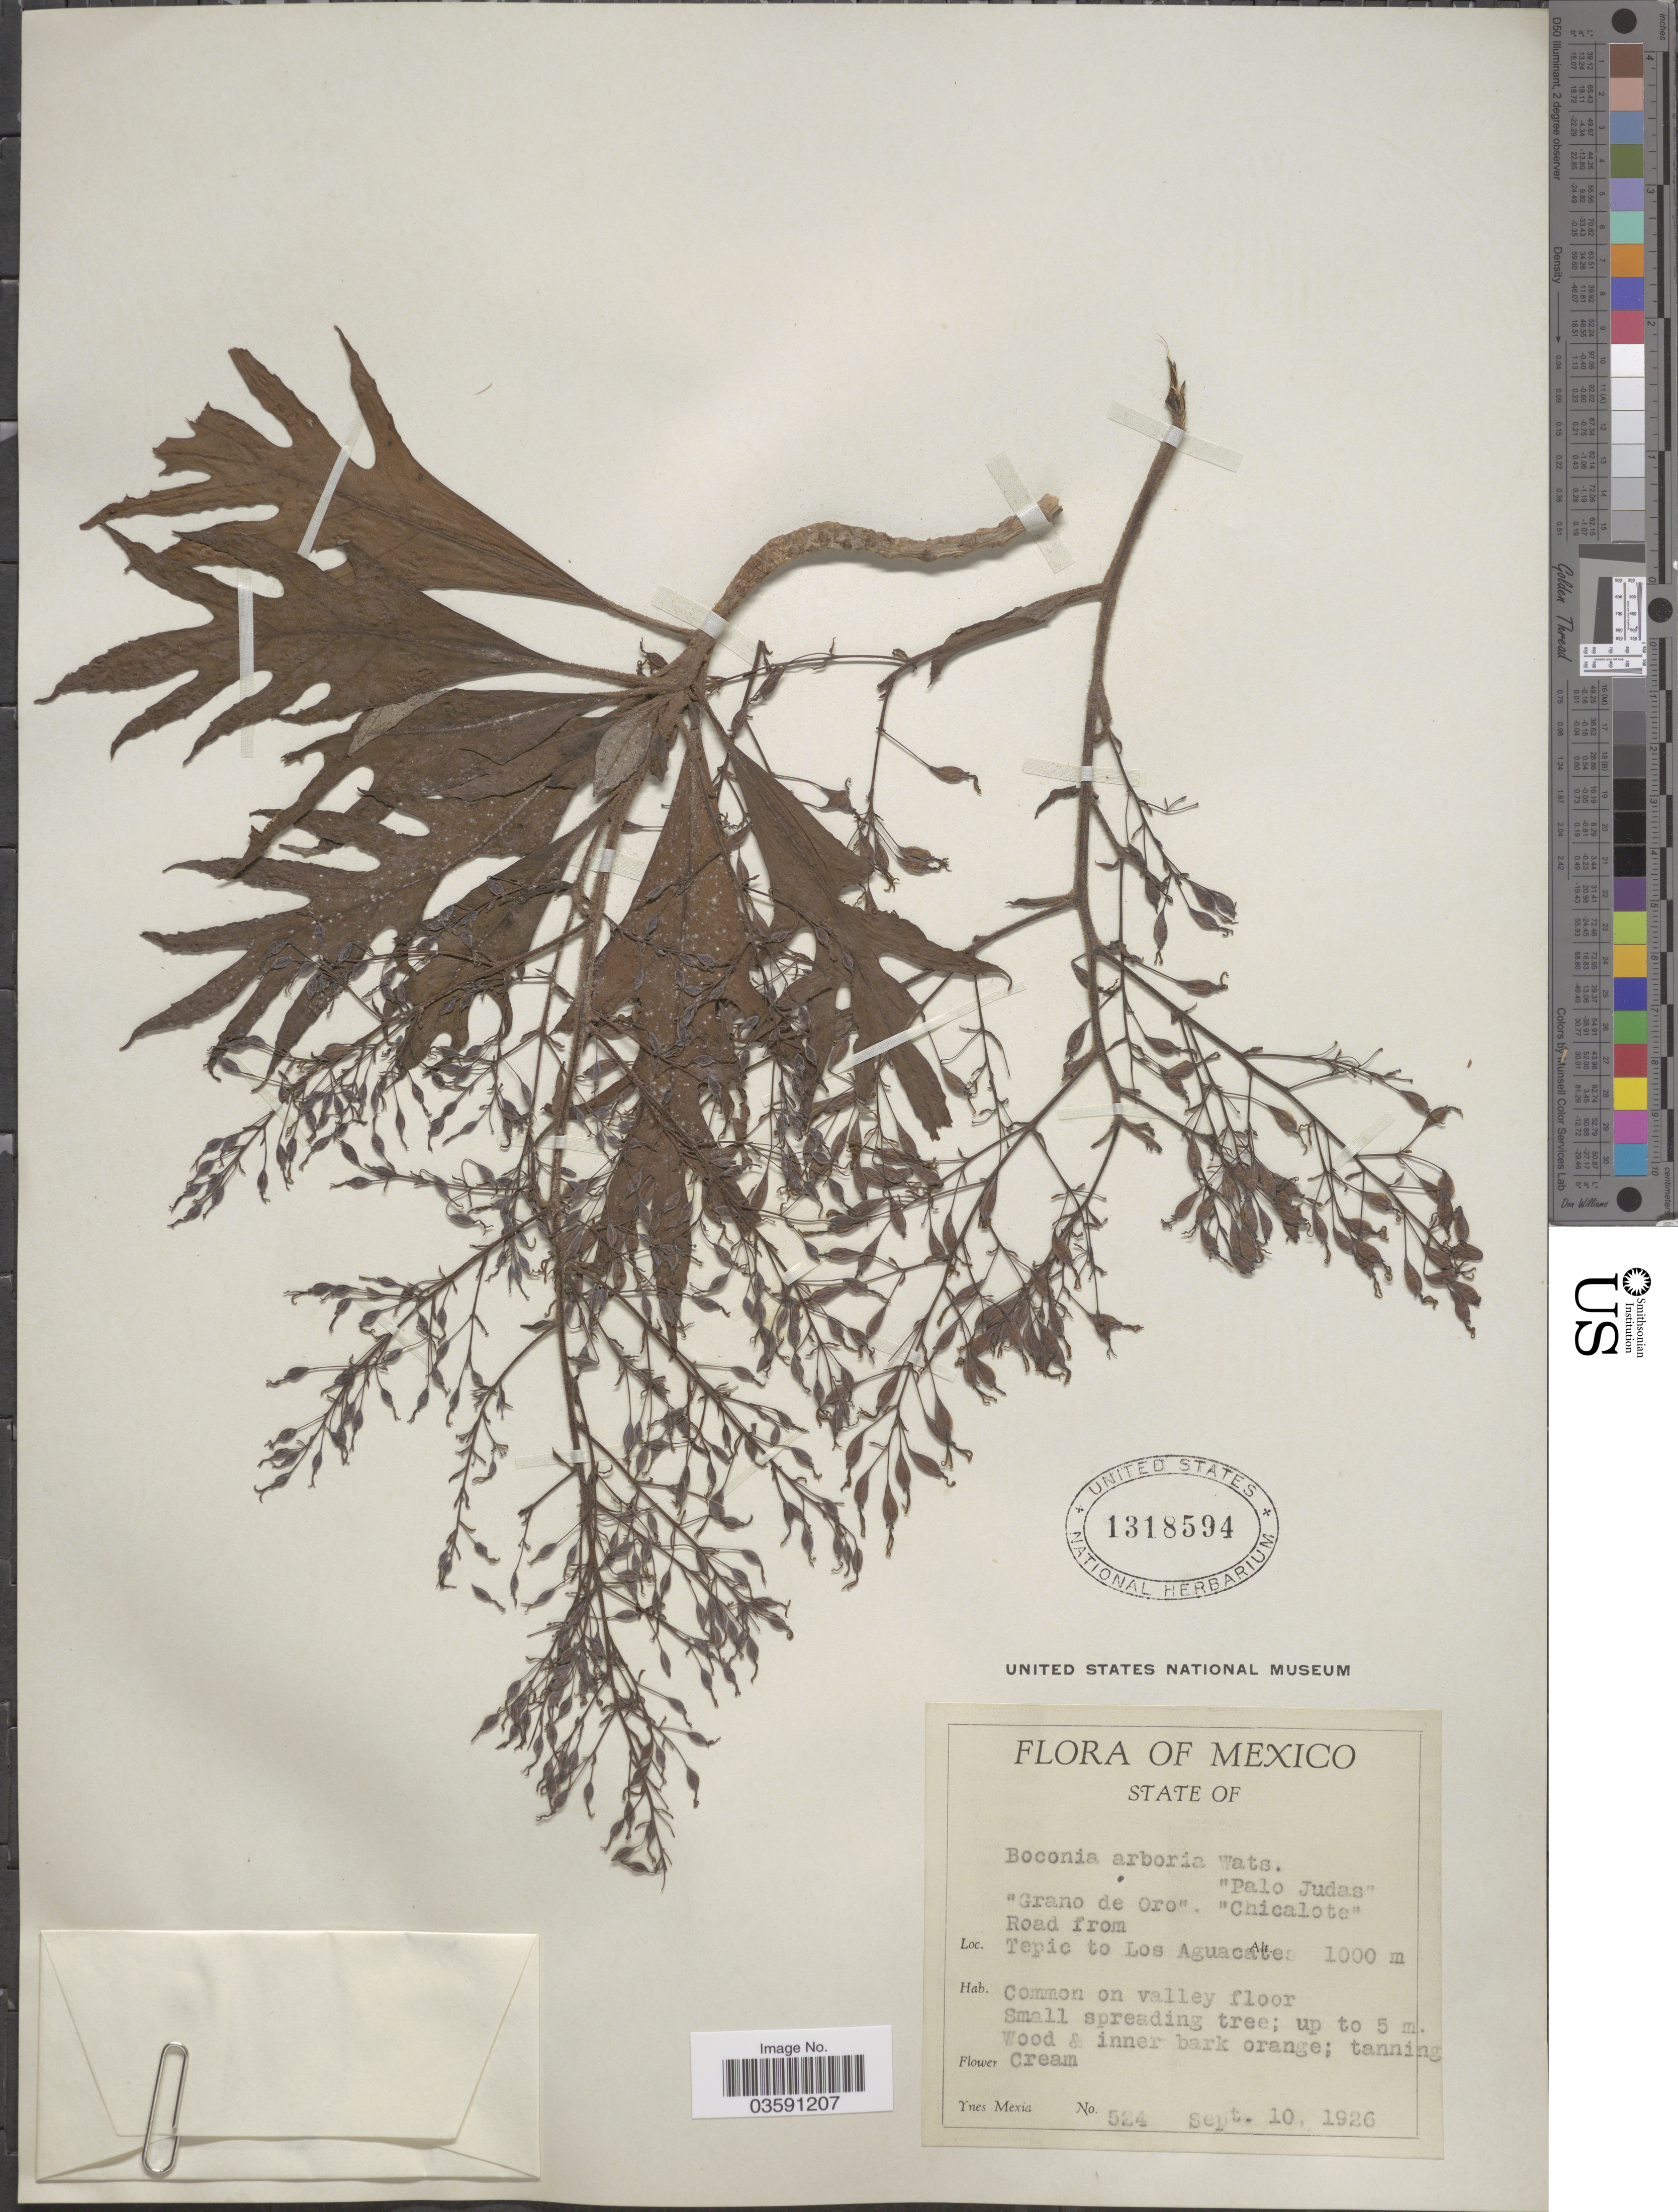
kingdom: Plantae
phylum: Tracheophyta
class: Magnoliopsida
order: Ranunculales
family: Papaveraceae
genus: Bocconia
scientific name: Bocconia arborea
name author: S. Watson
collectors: Y. Mexia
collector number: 524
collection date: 1926-09-10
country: Mexico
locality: Road from Tepic to Los Aguacates.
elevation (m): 1000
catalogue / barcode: US 1318594